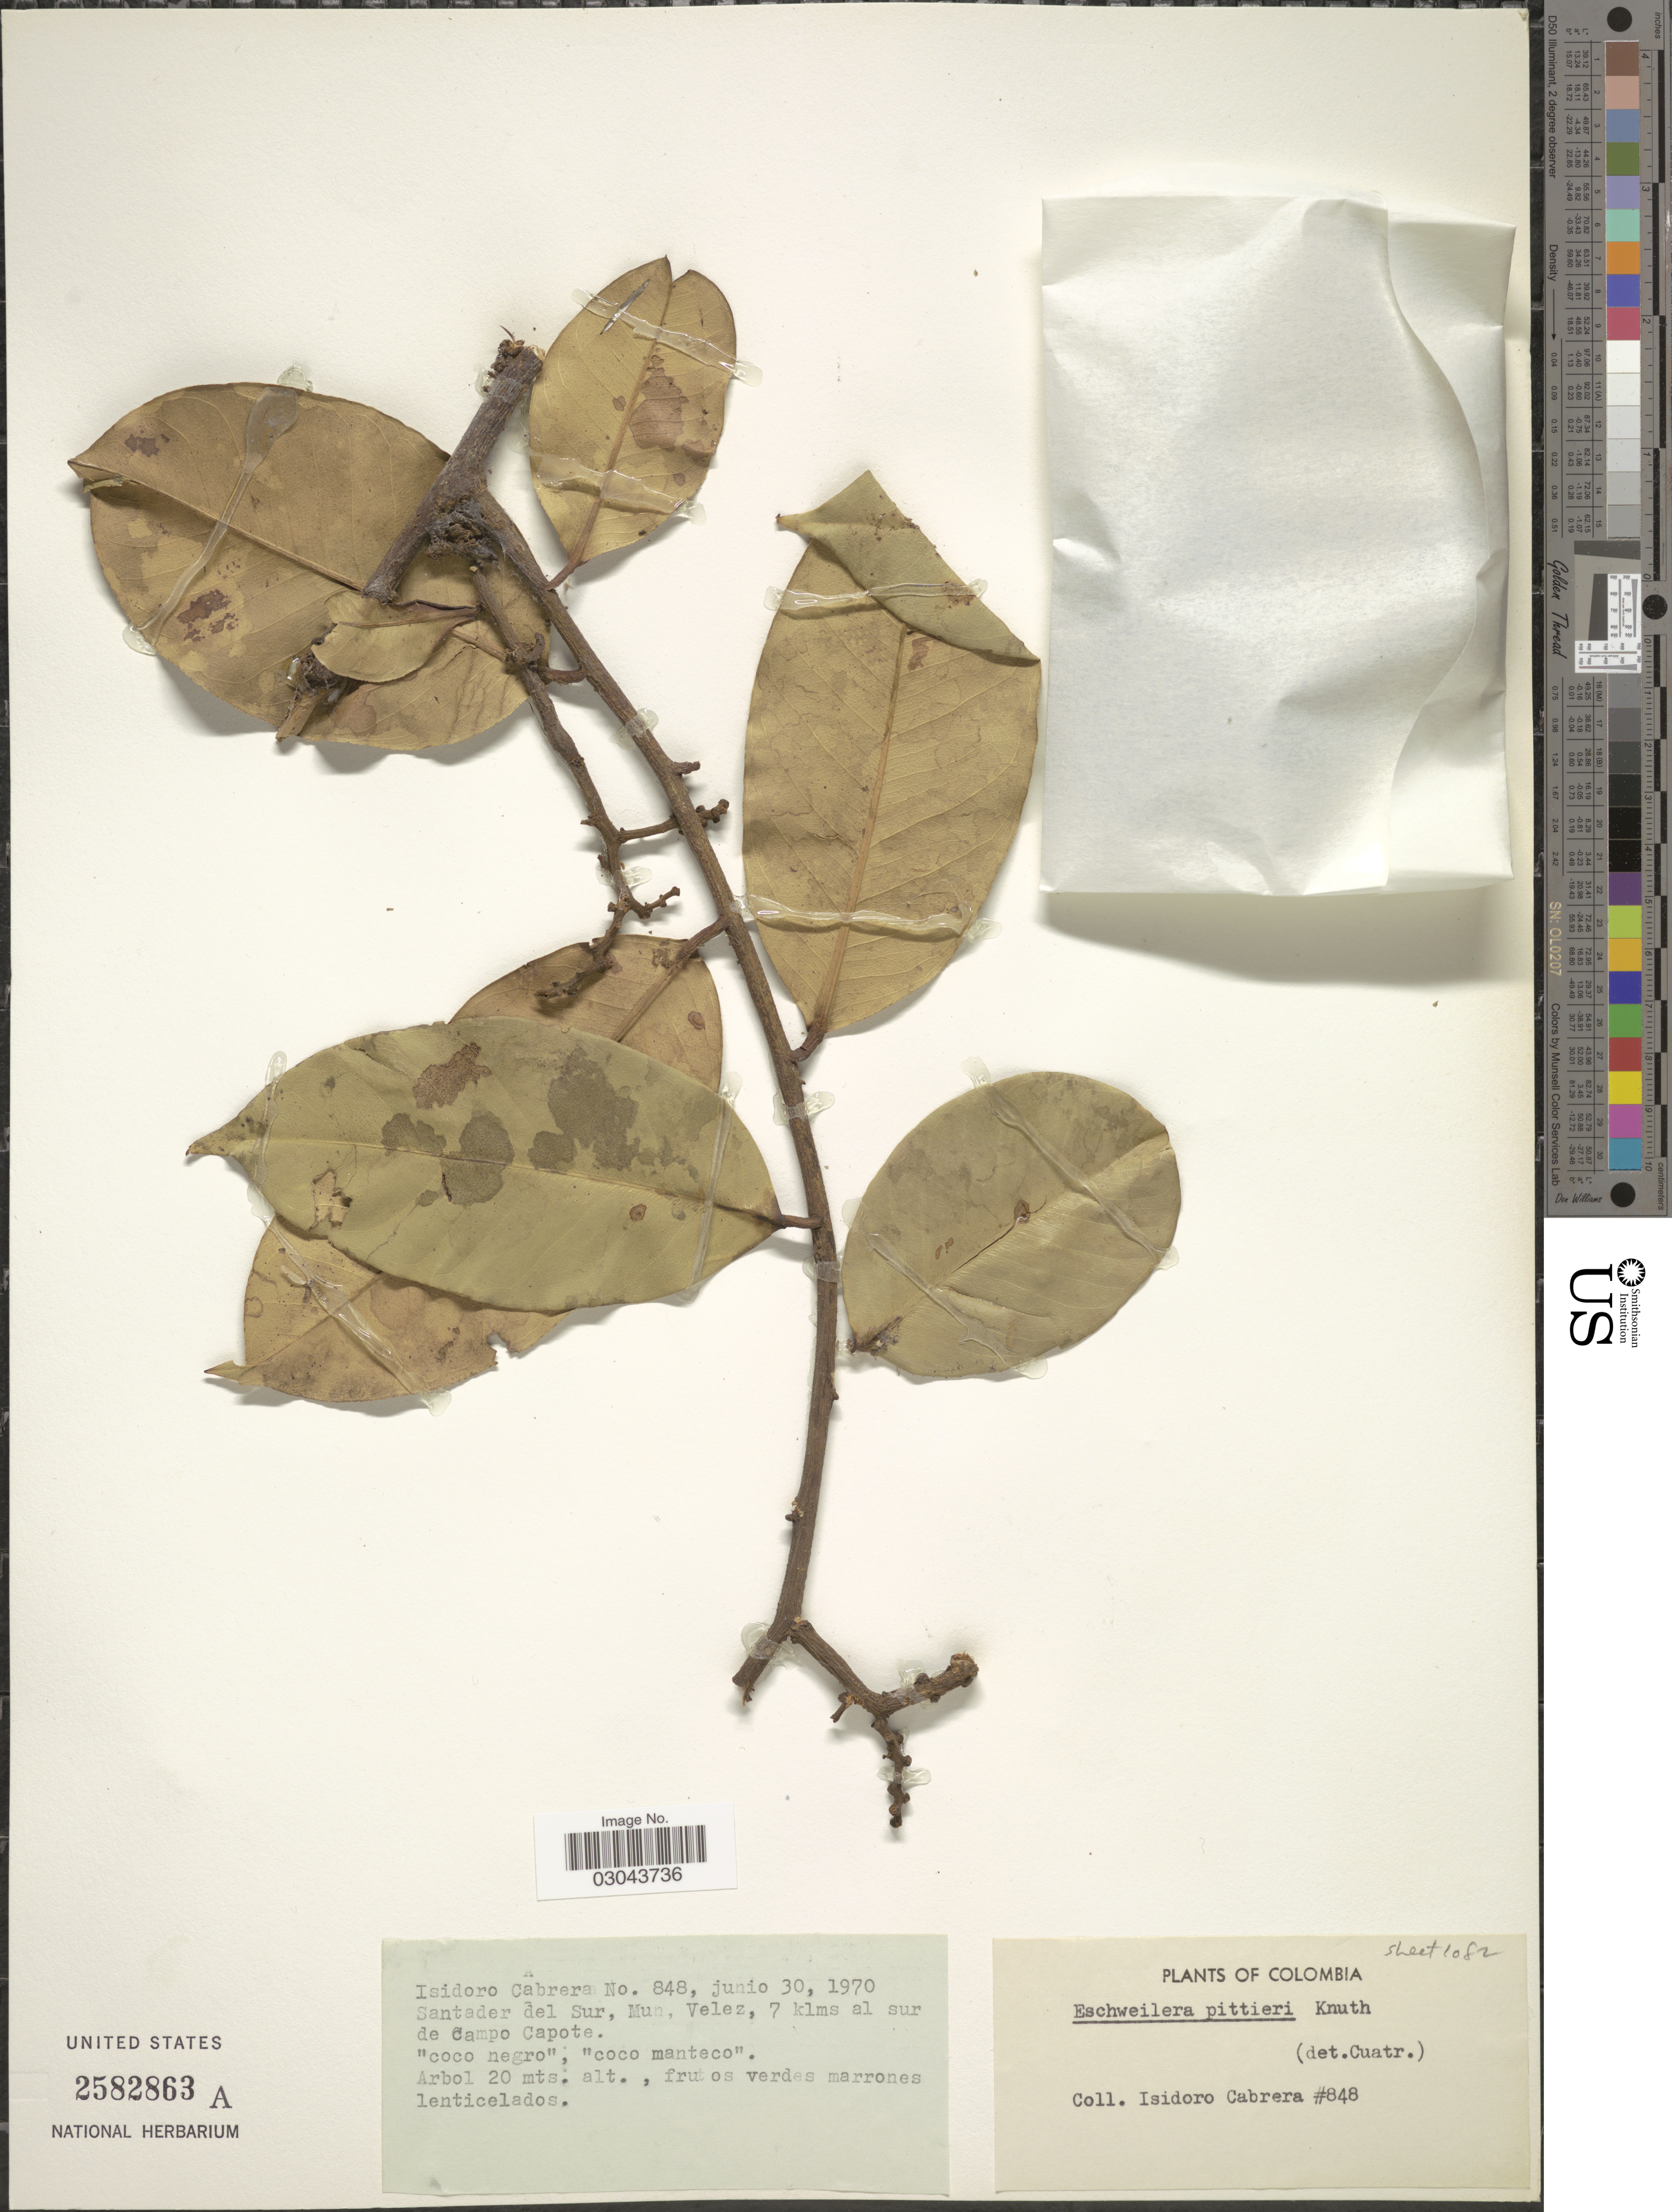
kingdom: Plantae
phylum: Tracheophyta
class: Magnoliopsida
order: Ericales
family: Lecythidaceae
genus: Eschweilera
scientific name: Eschweilera pittieri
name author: R. Knuth in Engl.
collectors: I. Cabrera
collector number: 848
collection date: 1970-06-30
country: Colombia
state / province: Santander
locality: Santander del Sur, Mun. Velez, 7 klms al sur de Campo Capote.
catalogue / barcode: US 2582863A